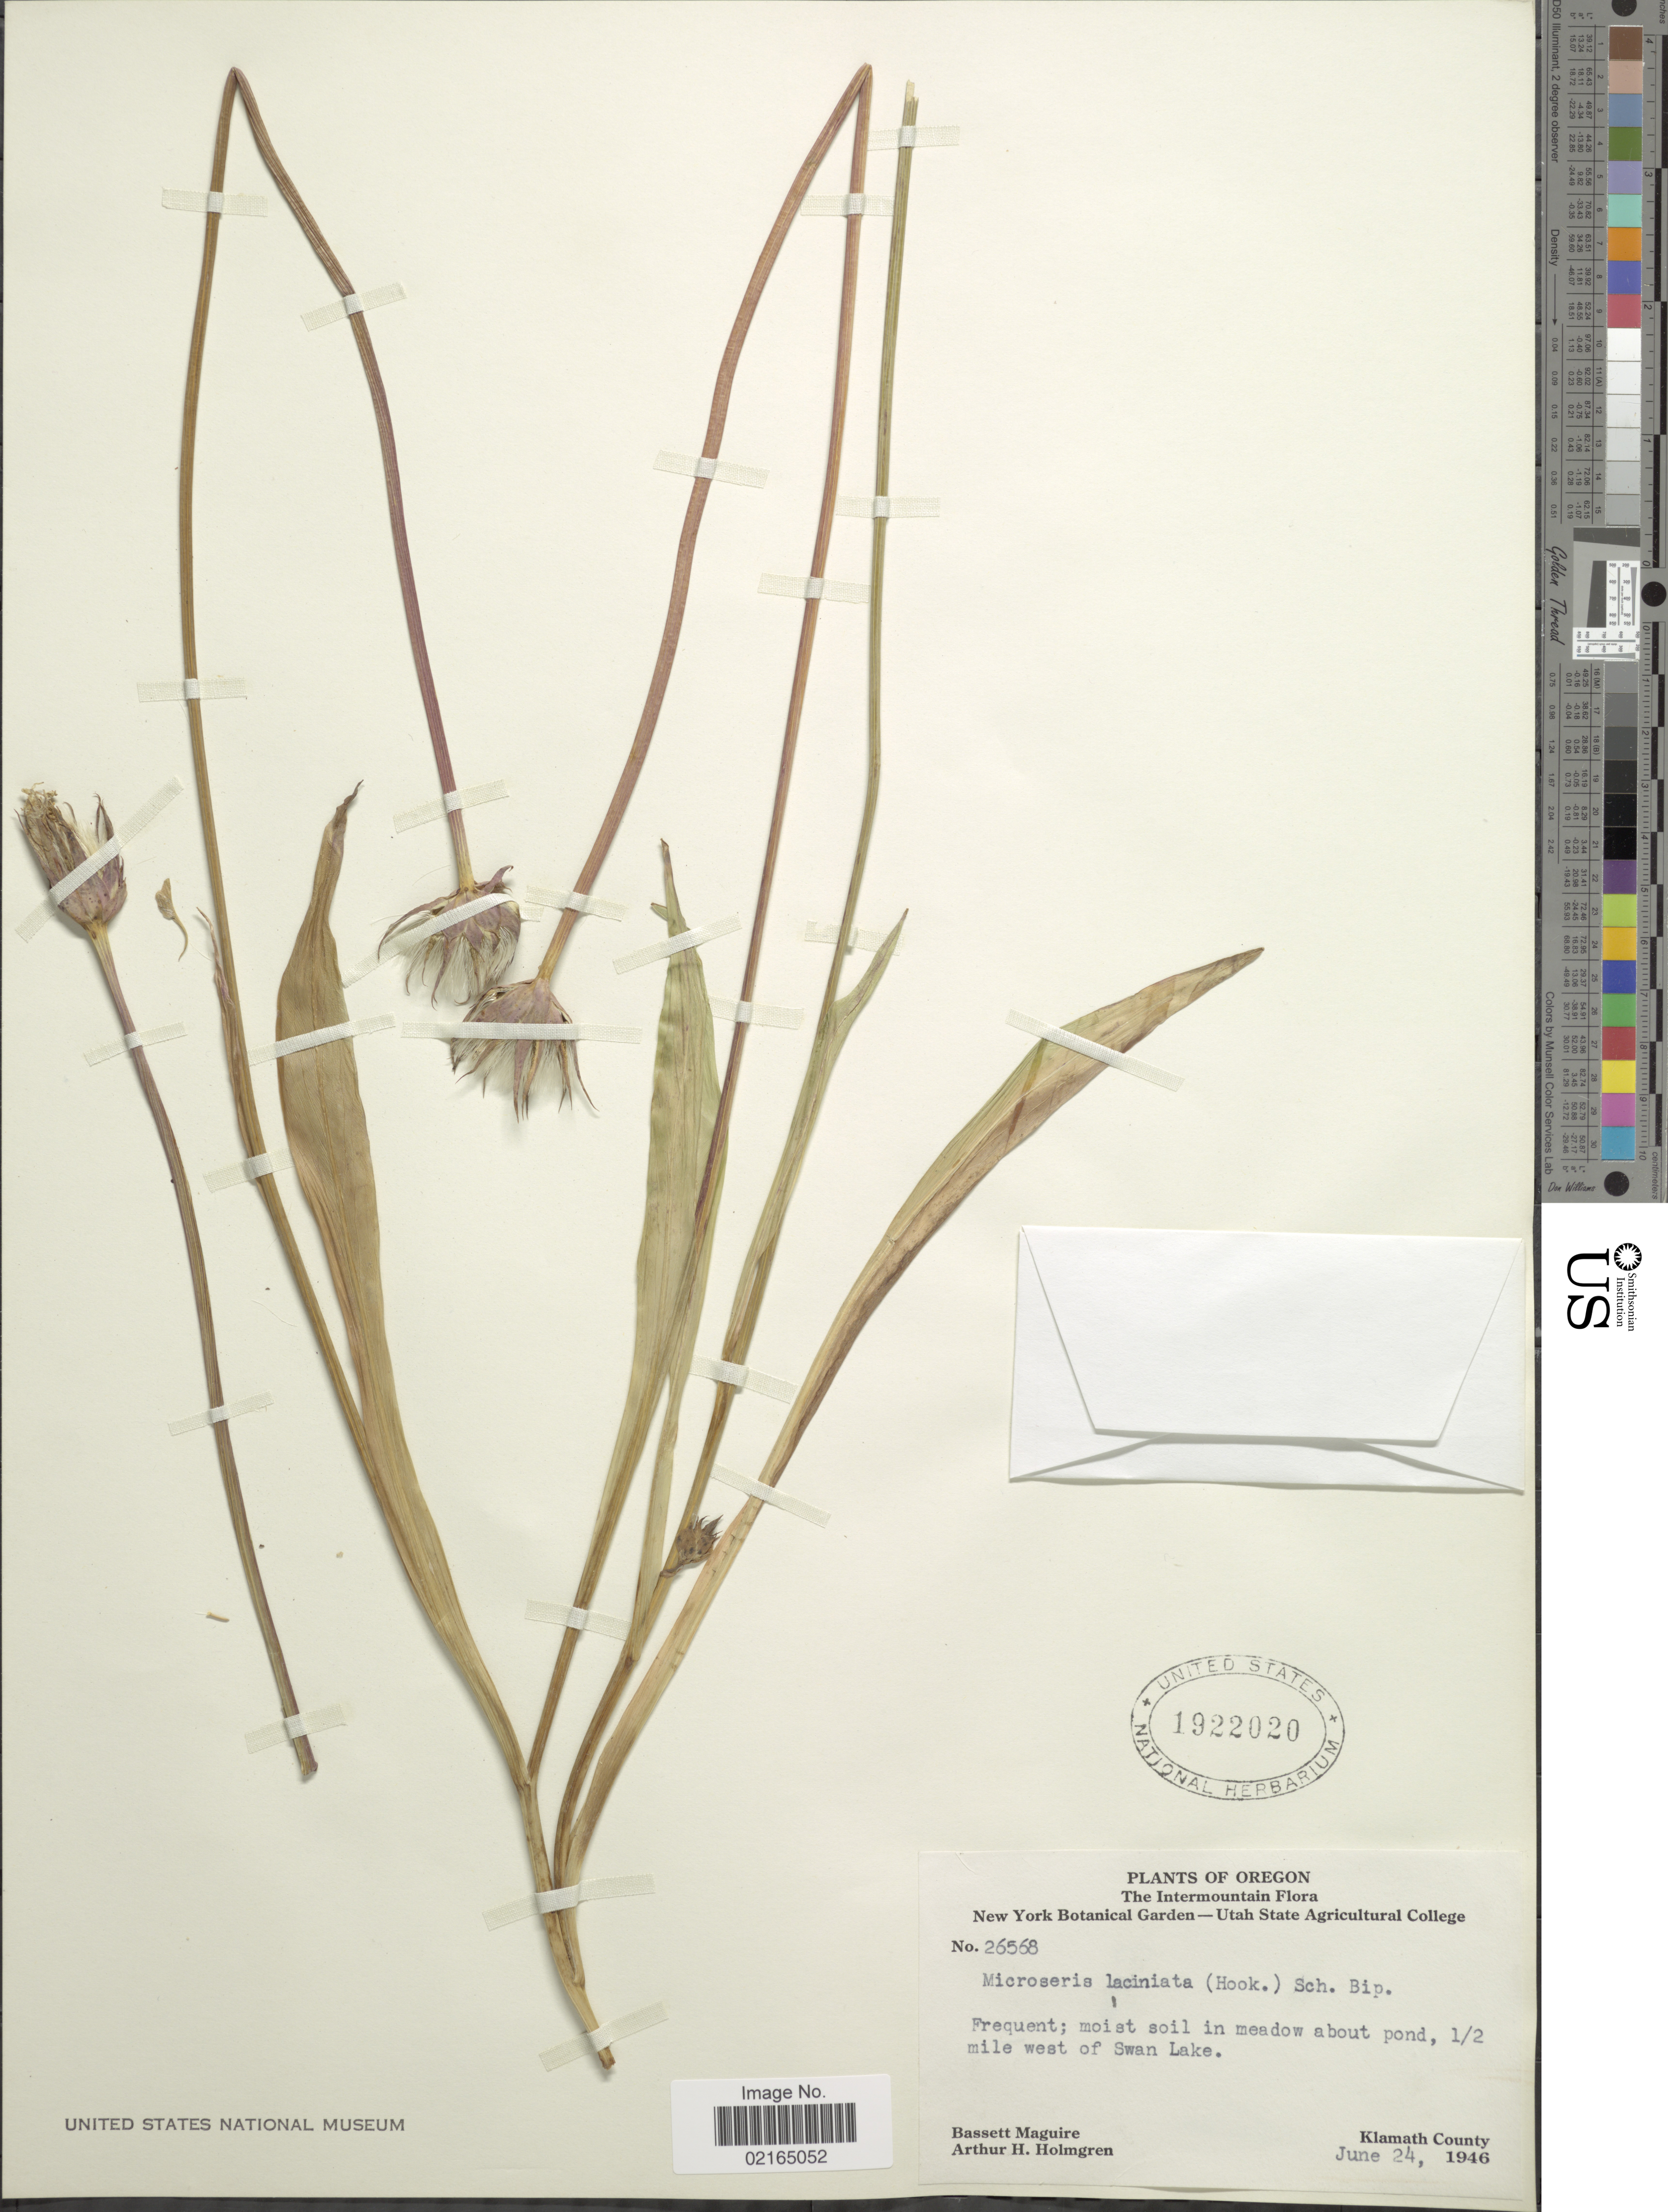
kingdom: Plantae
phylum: Tracheophyta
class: Magnoliopsida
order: Asterales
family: Asteraceae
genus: Microseris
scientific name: Microseris laciniata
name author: (Hook.) Sch. Bip.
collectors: B. Maguire & A. H. Holmgren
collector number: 26568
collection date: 1946-06-24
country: United States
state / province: Oregon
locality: The Intermountain Flora, 1/2 mile west of Swan Lake, Klamath County.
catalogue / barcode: US 1922020